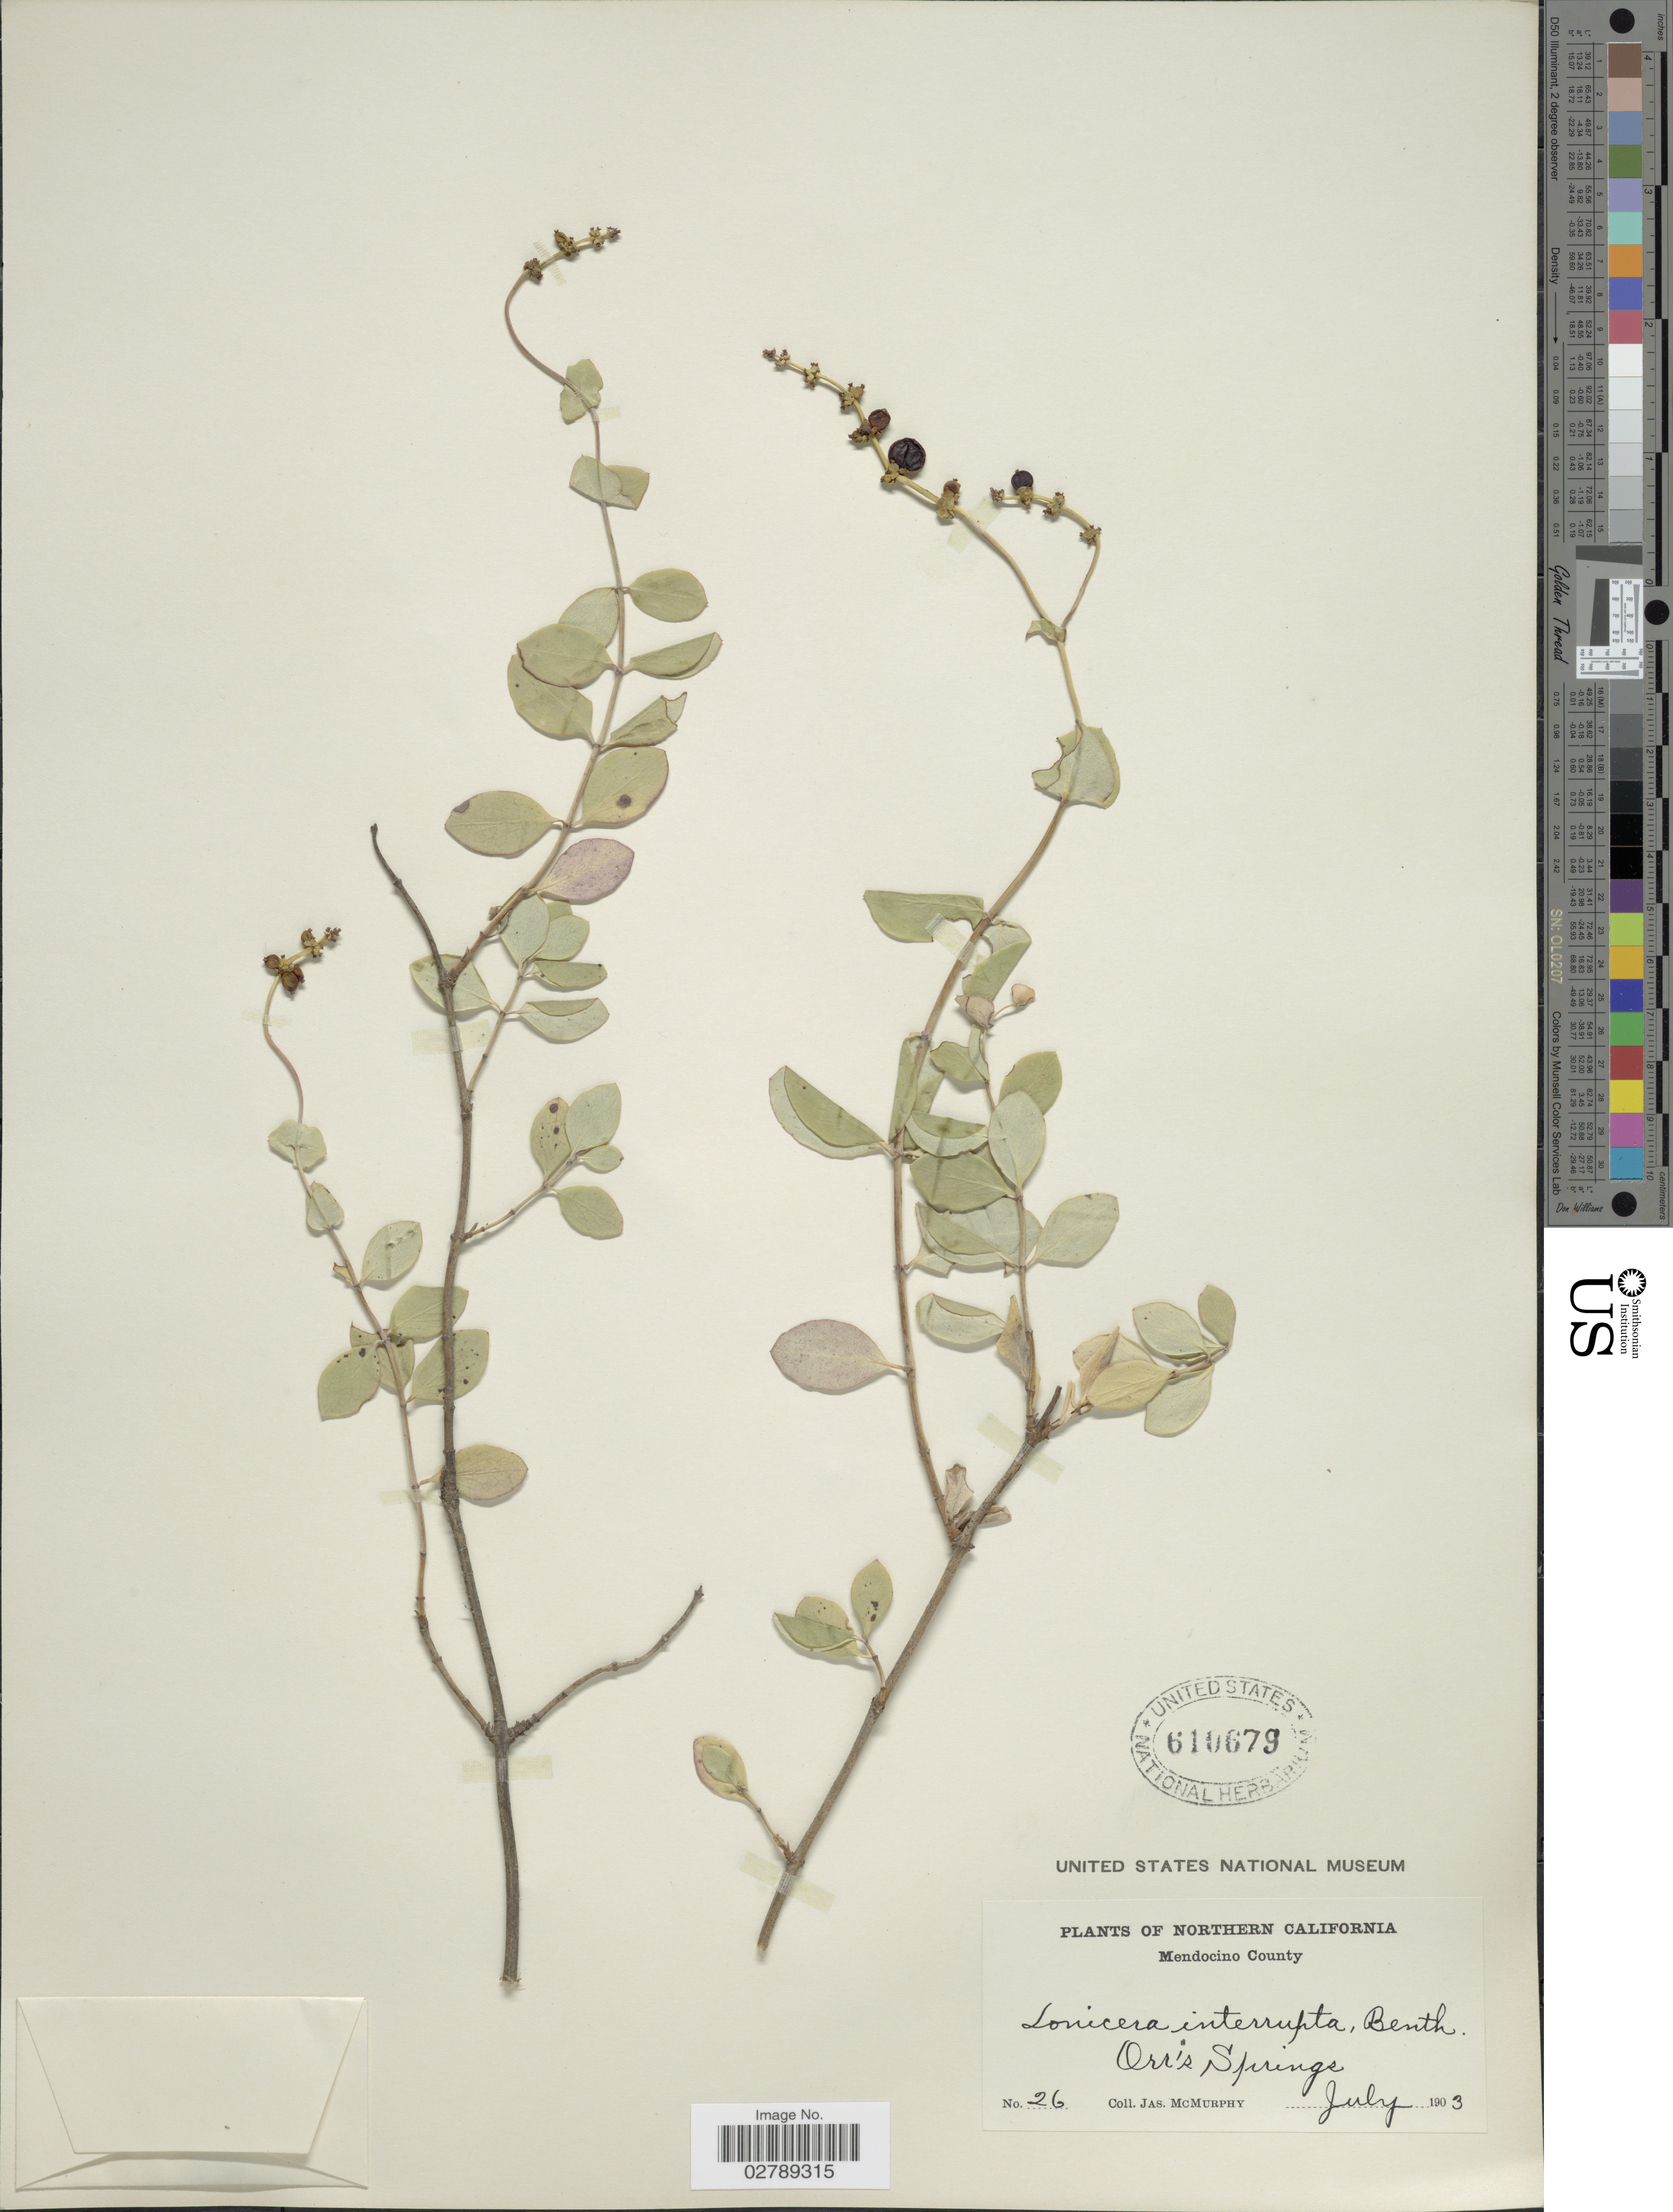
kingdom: Plantae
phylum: Tracheophyta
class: Magnoliopsida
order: Dipsacales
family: Caprifoliaceae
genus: Lonicera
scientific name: Lonicera interrupta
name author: Benth.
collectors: J. McMurphy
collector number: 26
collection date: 1903-07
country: United States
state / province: California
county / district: Mendocino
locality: Northern California. Mendocino County. Orr's Springs.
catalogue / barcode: US 610679